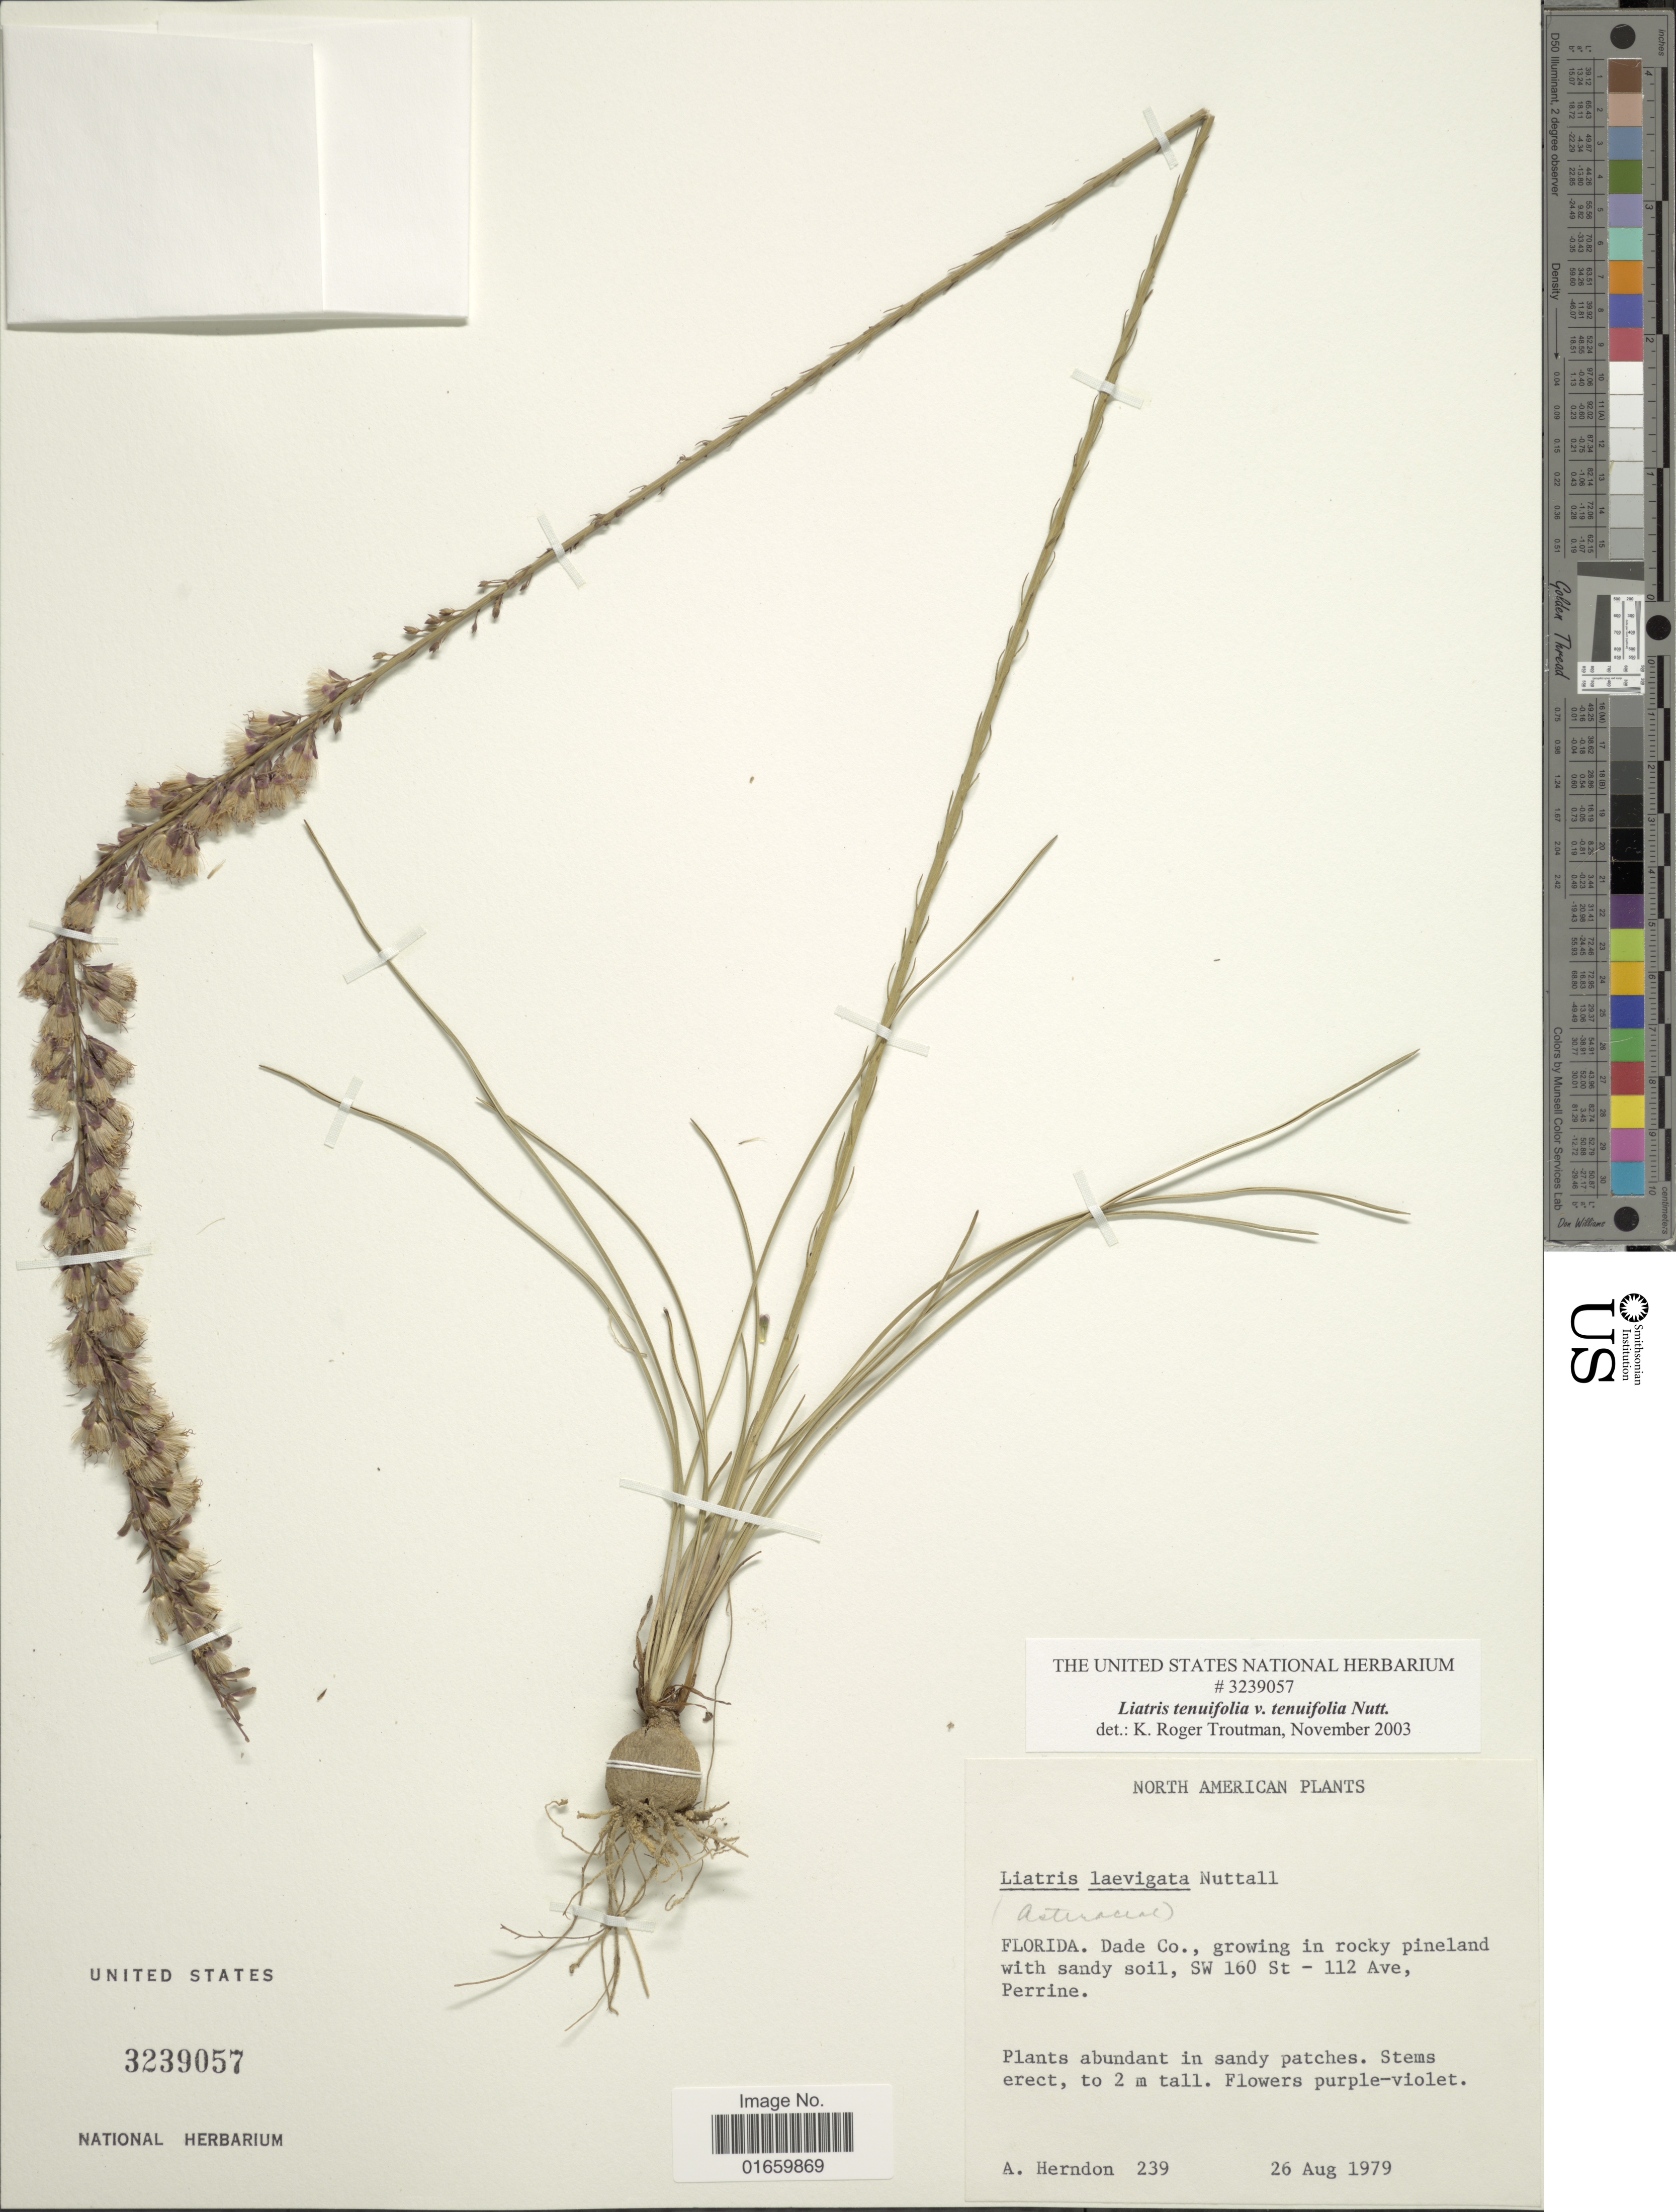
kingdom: Plantae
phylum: Tracheophyta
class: Magnoliopsida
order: Asterales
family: Asteraceae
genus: Liatris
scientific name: Liatris tenuifolia var. tenuifolia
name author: Nutt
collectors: A. Herndon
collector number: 239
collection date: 1979-08-26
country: United States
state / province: Florida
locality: Dade Co., growing in rocky pineland with sandy soil, SW 160 St- 112 Ave, Perrine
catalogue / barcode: US 3239057